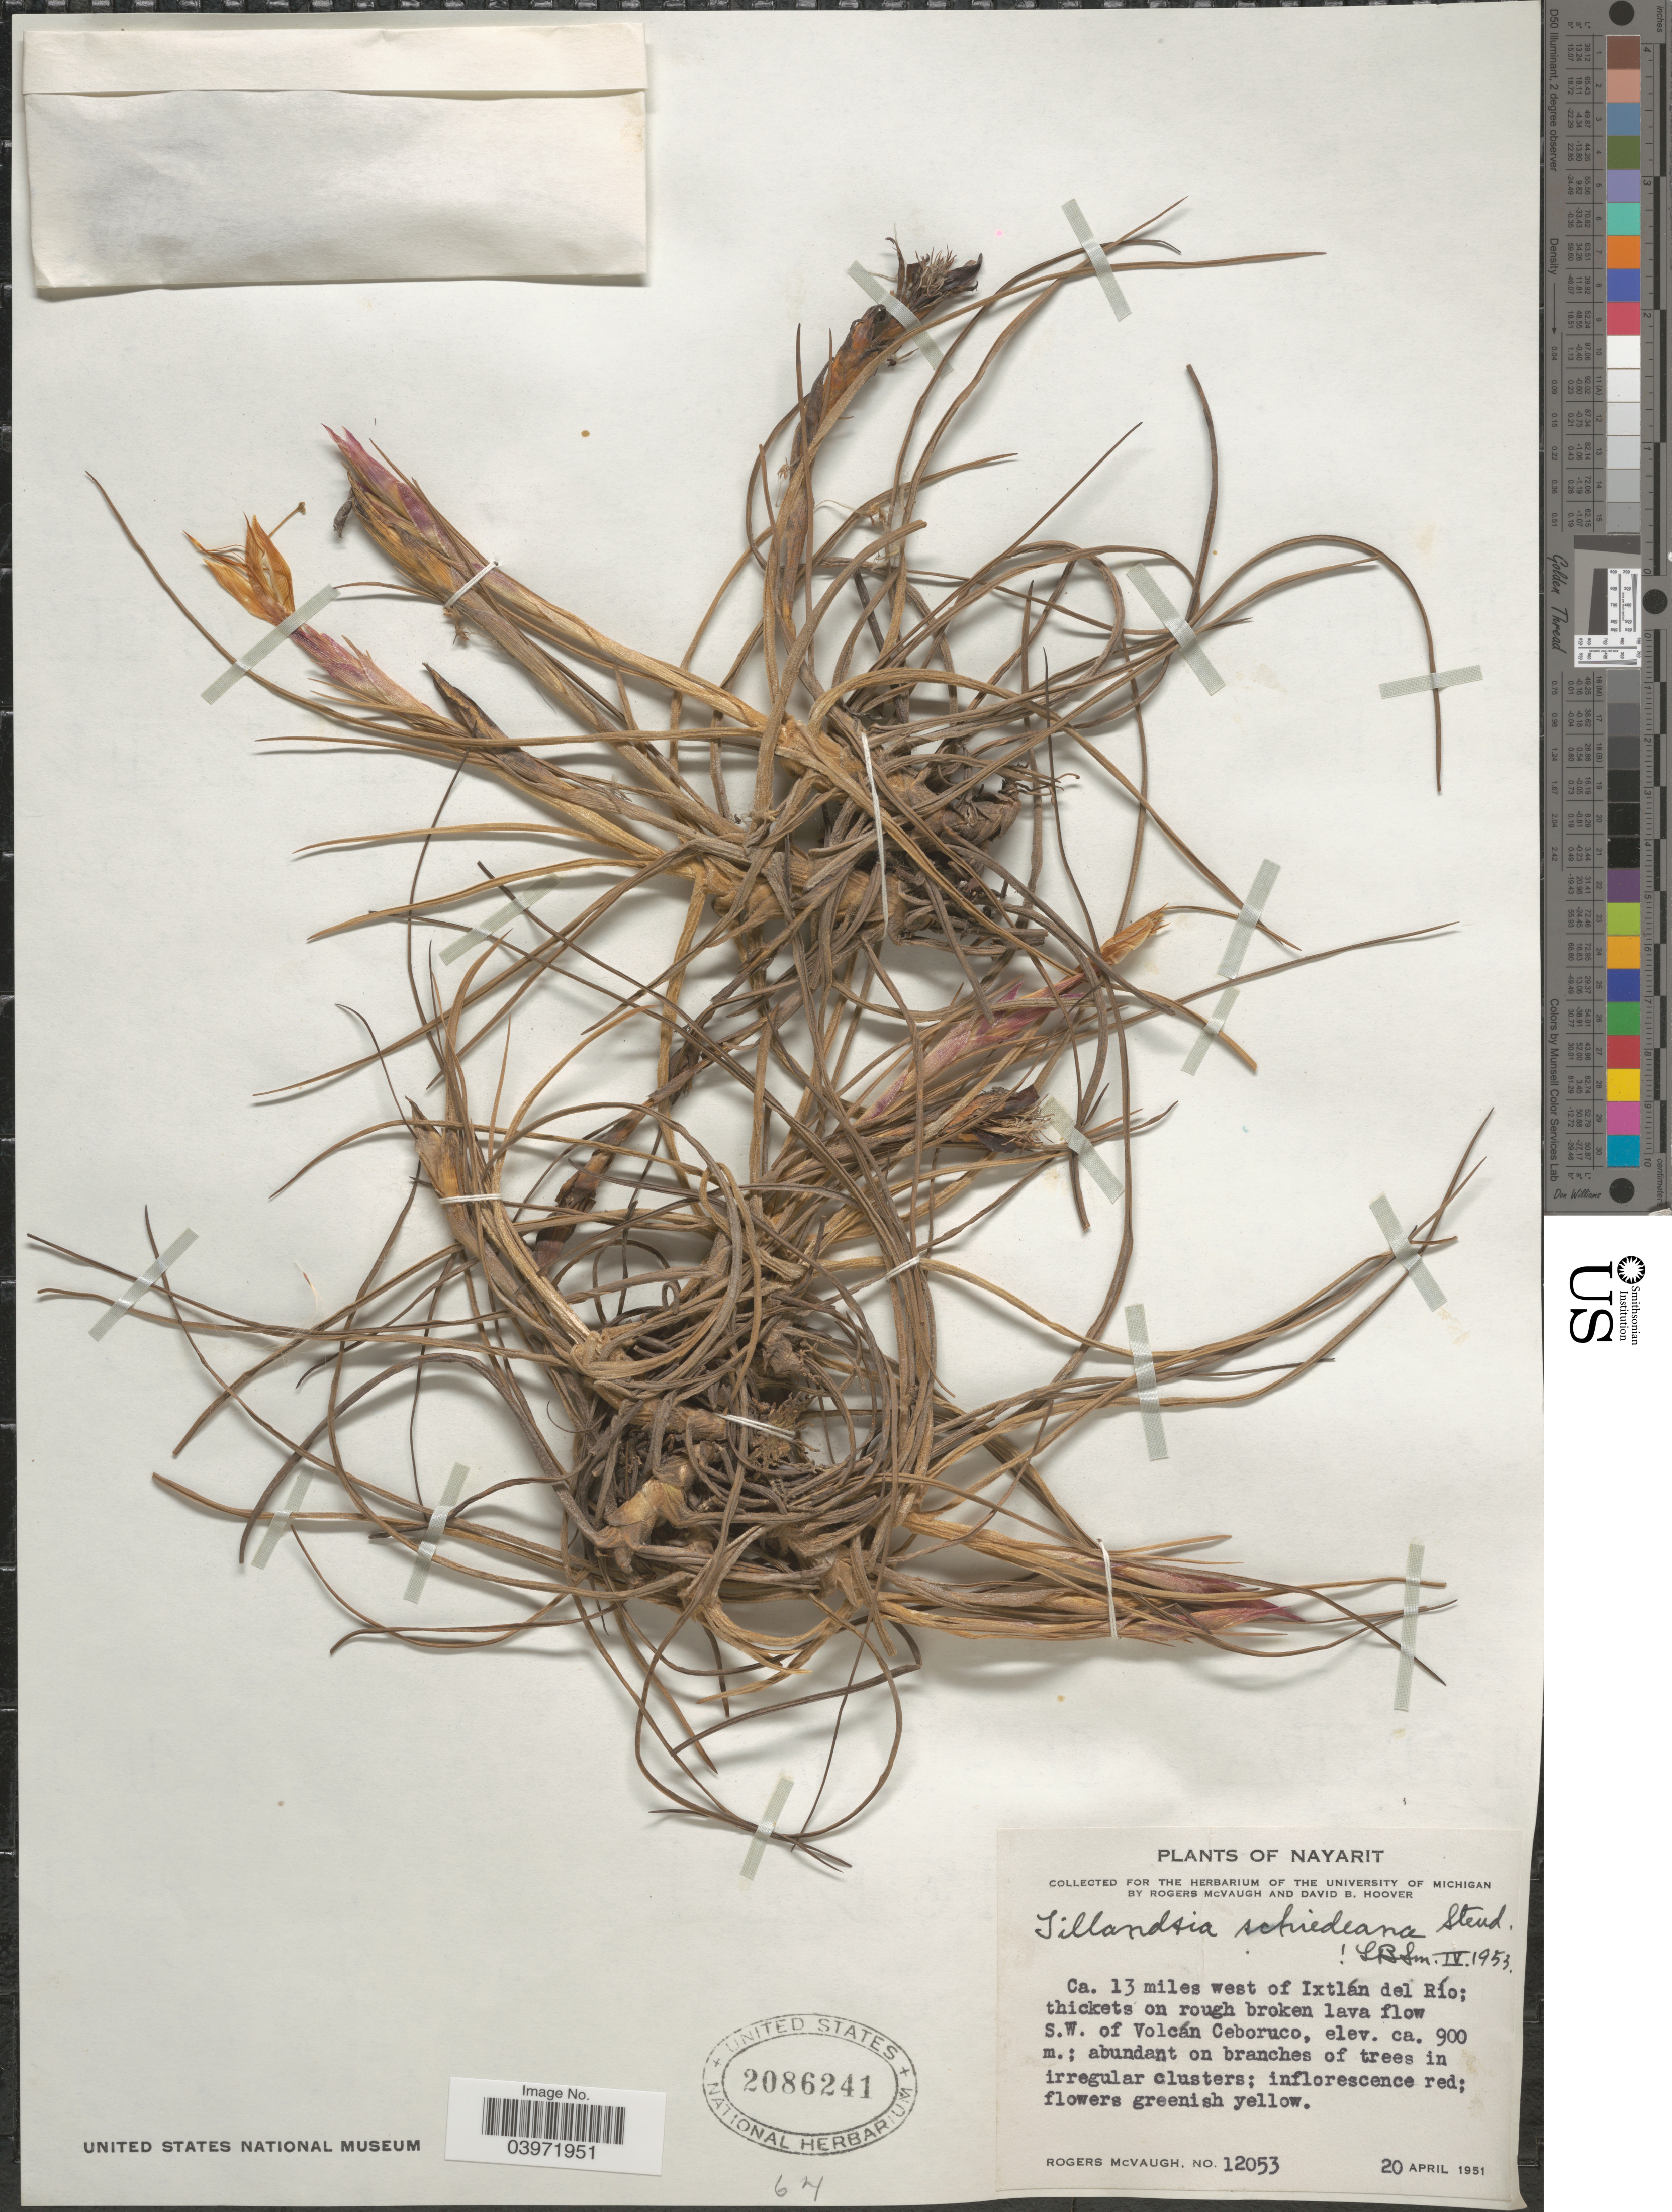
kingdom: Plantae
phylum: Tracheophyta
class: Liliopsida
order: Poales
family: Bromeliaceae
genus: Tillandsia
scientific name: Tillandsia schiedeana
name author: Steud.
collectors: R. McVaugh & D. B. Hoover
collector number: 12053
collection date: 1951-04-20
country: Mexico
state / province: Nayarit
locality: Ca. 13 miles west of Ixtlán del Río; S.W. of Volcán Ceboruco.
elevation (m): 900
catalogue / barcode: US 2086241